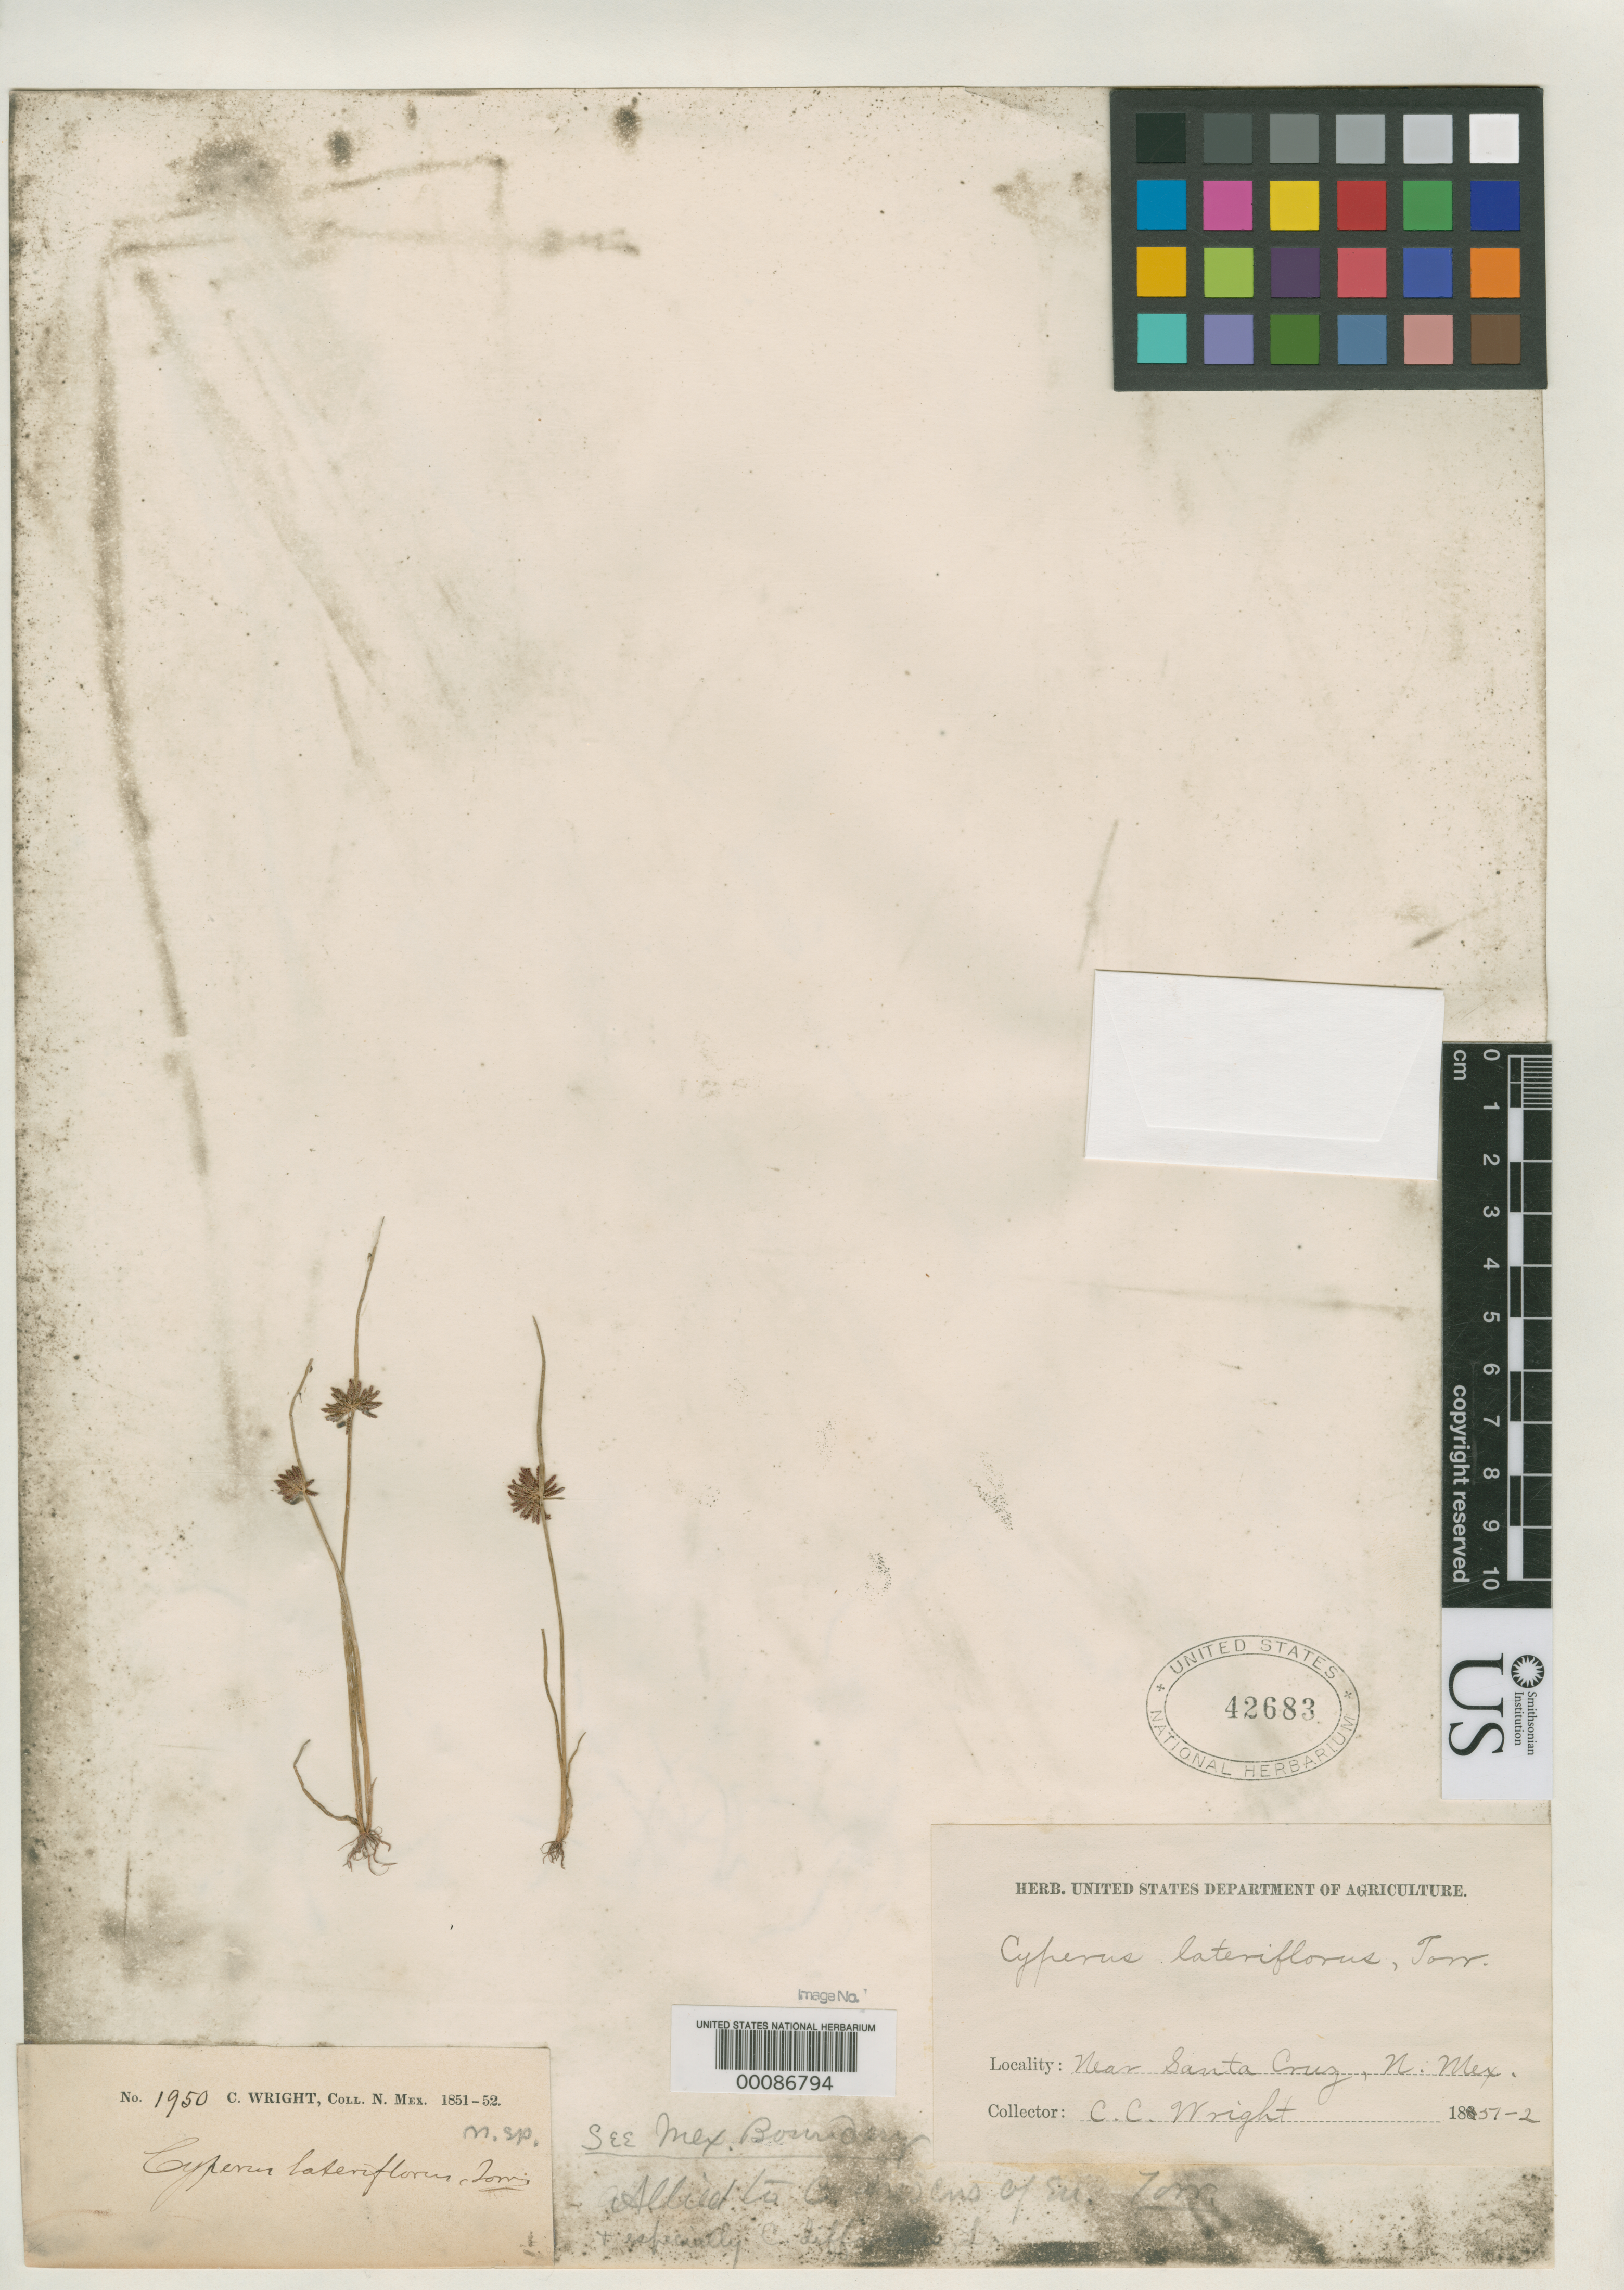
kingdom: Plantae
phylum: Tracheophyta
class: Liliopsida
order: Poales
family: Cyperaceae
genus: Cyperus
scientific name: Cyperus lateriflorus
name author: Torr. in Emory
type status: Isotype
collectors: C. Wright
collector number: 1950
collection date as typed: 1851 to -- --- 1852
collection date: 1851/1852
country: Mexico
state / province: Sonora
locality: East of Santa Cruz.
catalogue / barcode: US 42683